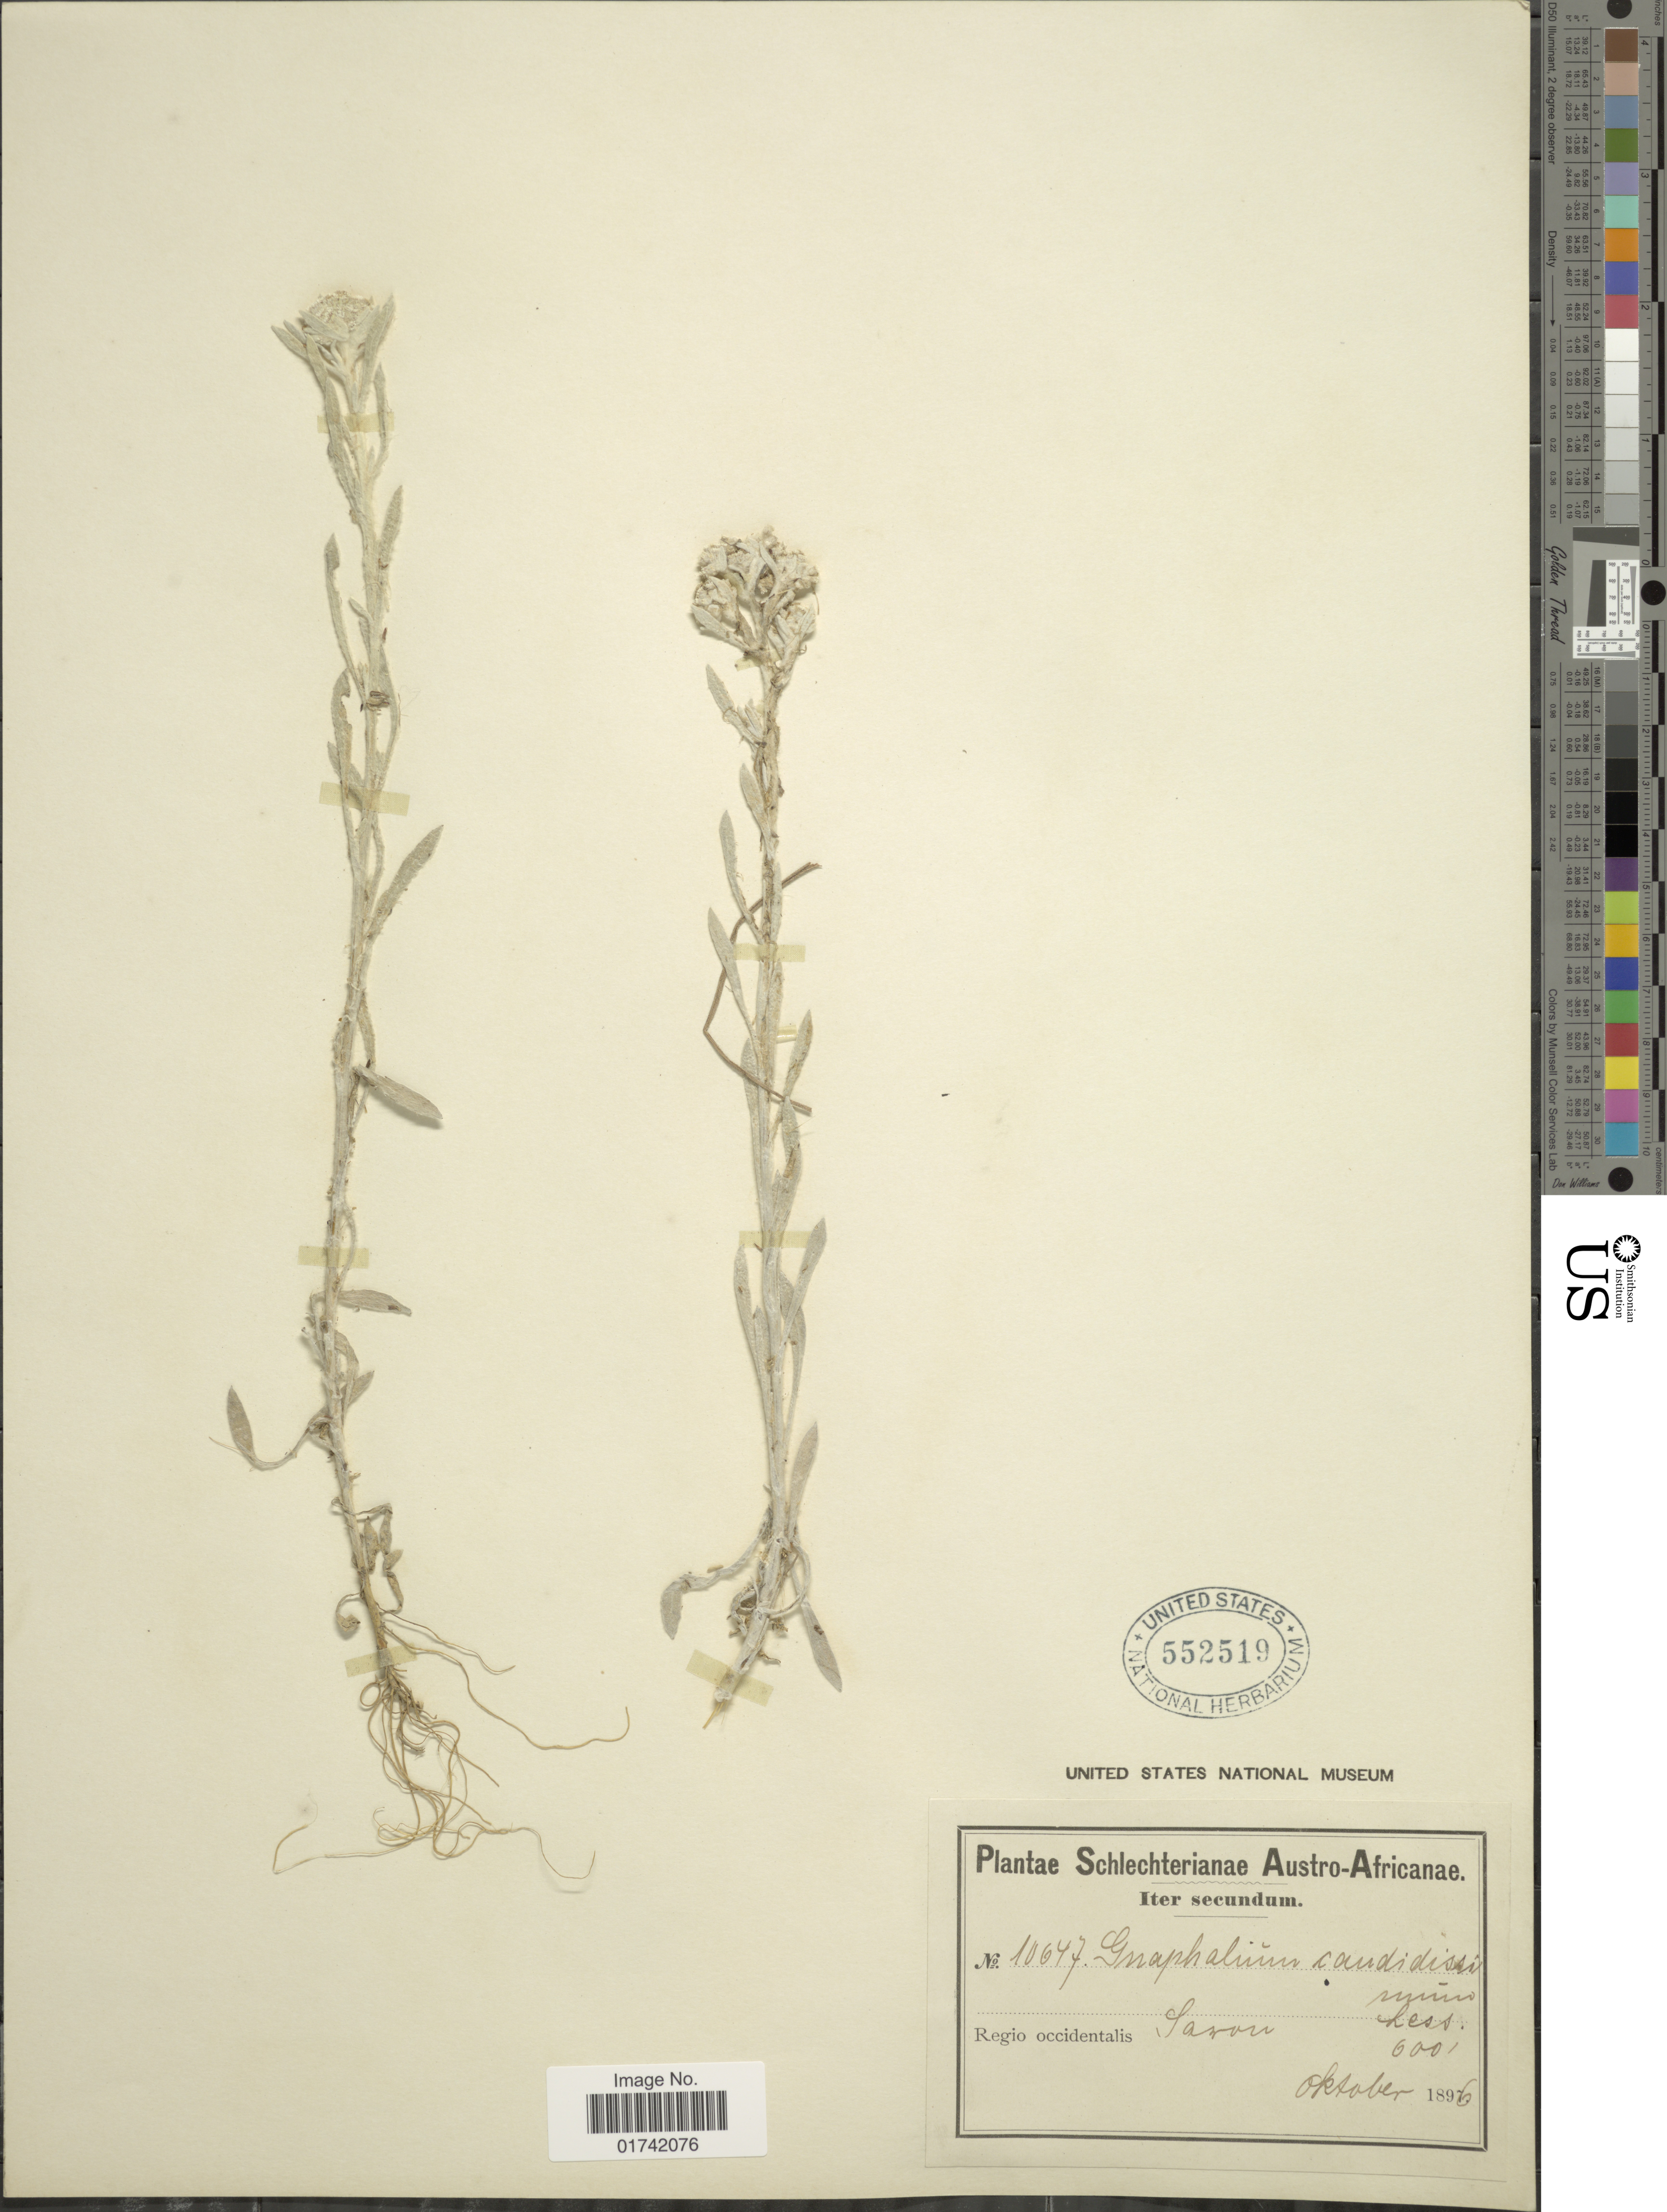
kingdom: Plantae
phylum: Tracheophyta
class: Magnoliopsida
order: Asterales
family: Asteraceae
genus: Vellereophyton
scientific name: Vellereophyton dealbatum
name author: (Thunb.) Hilliard & B.L. Burtt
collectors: Schlechter, --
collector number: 10647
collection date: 1896-10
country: South Africa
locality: Regio Occidentalis. Saron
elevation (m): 183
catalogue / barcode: US 552519